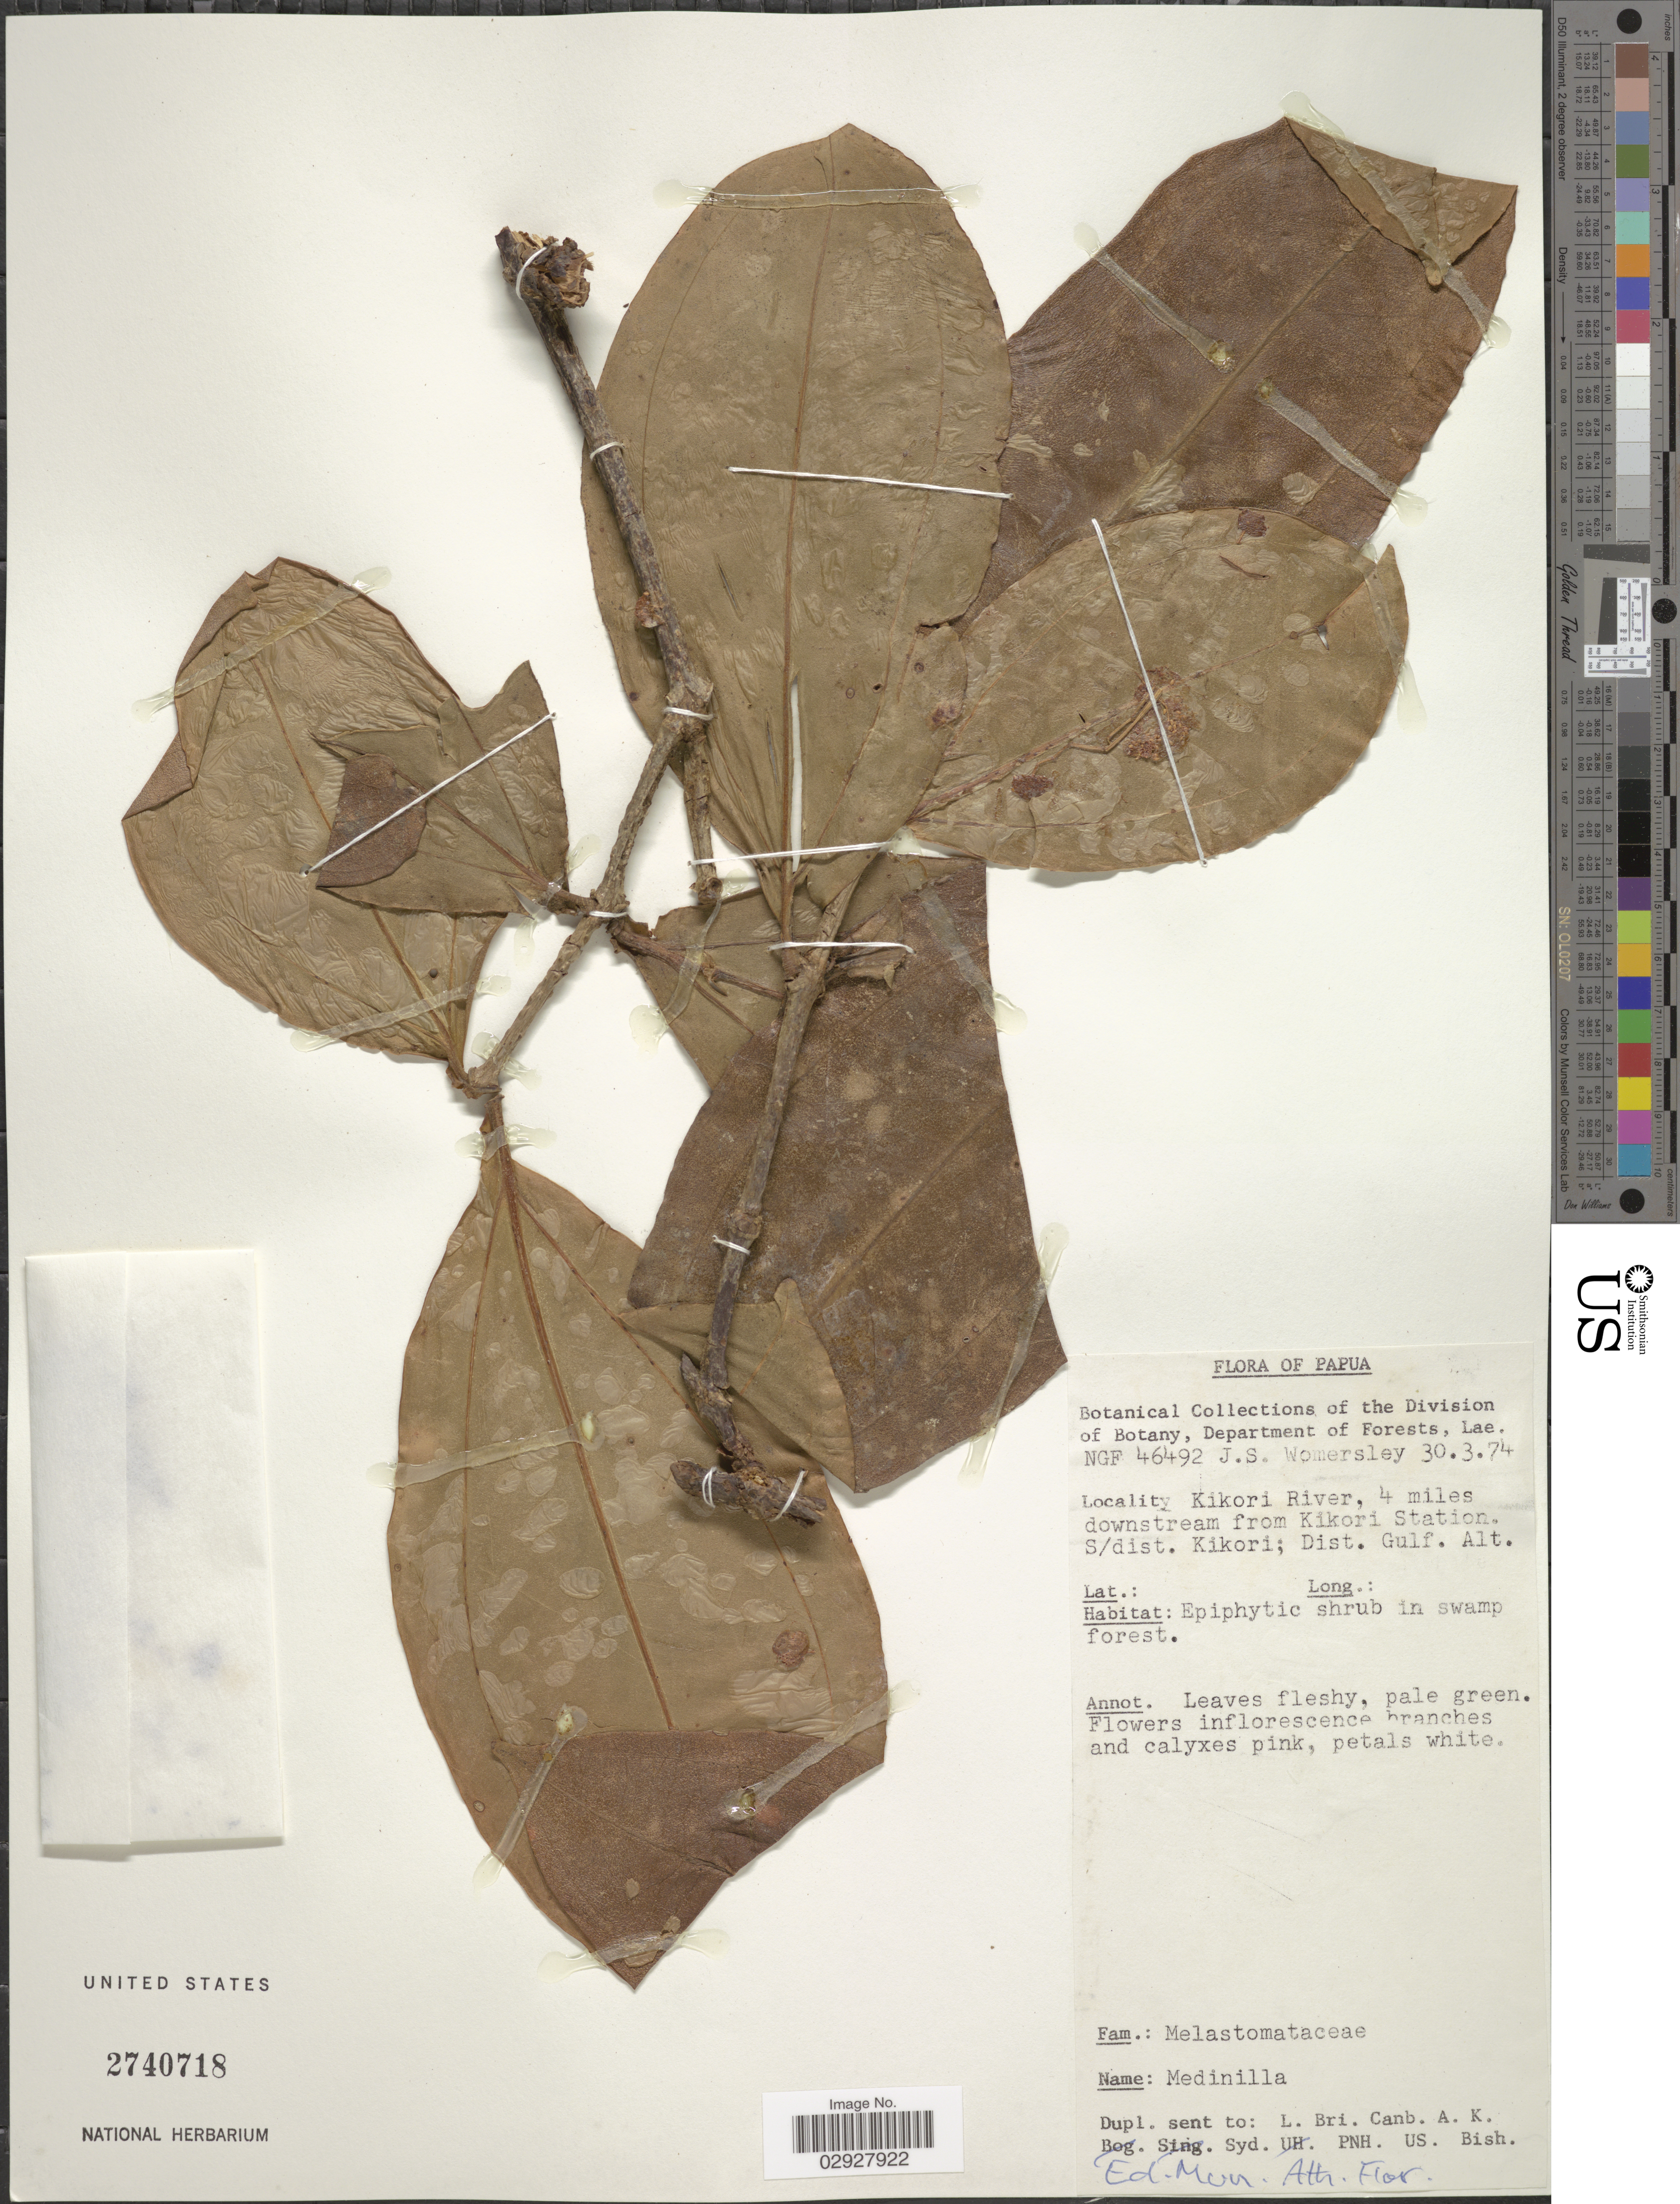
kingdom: Plantae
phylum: Tracheophyta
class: Magnoliopsida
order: Myrtales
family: Melastomataceae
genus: Medinilla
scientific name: Medinilla sp.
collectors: J. S. Womersley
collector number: NGF 46492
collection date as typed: Transcribed d/m/y: 30/3/74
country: Papua New Guinea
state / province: Gulf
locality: Papua, Kikori River, 4 miles downstream from Kikori Station, S/dist. Kikori; Dist. Gulf.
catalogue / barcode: US 2740718